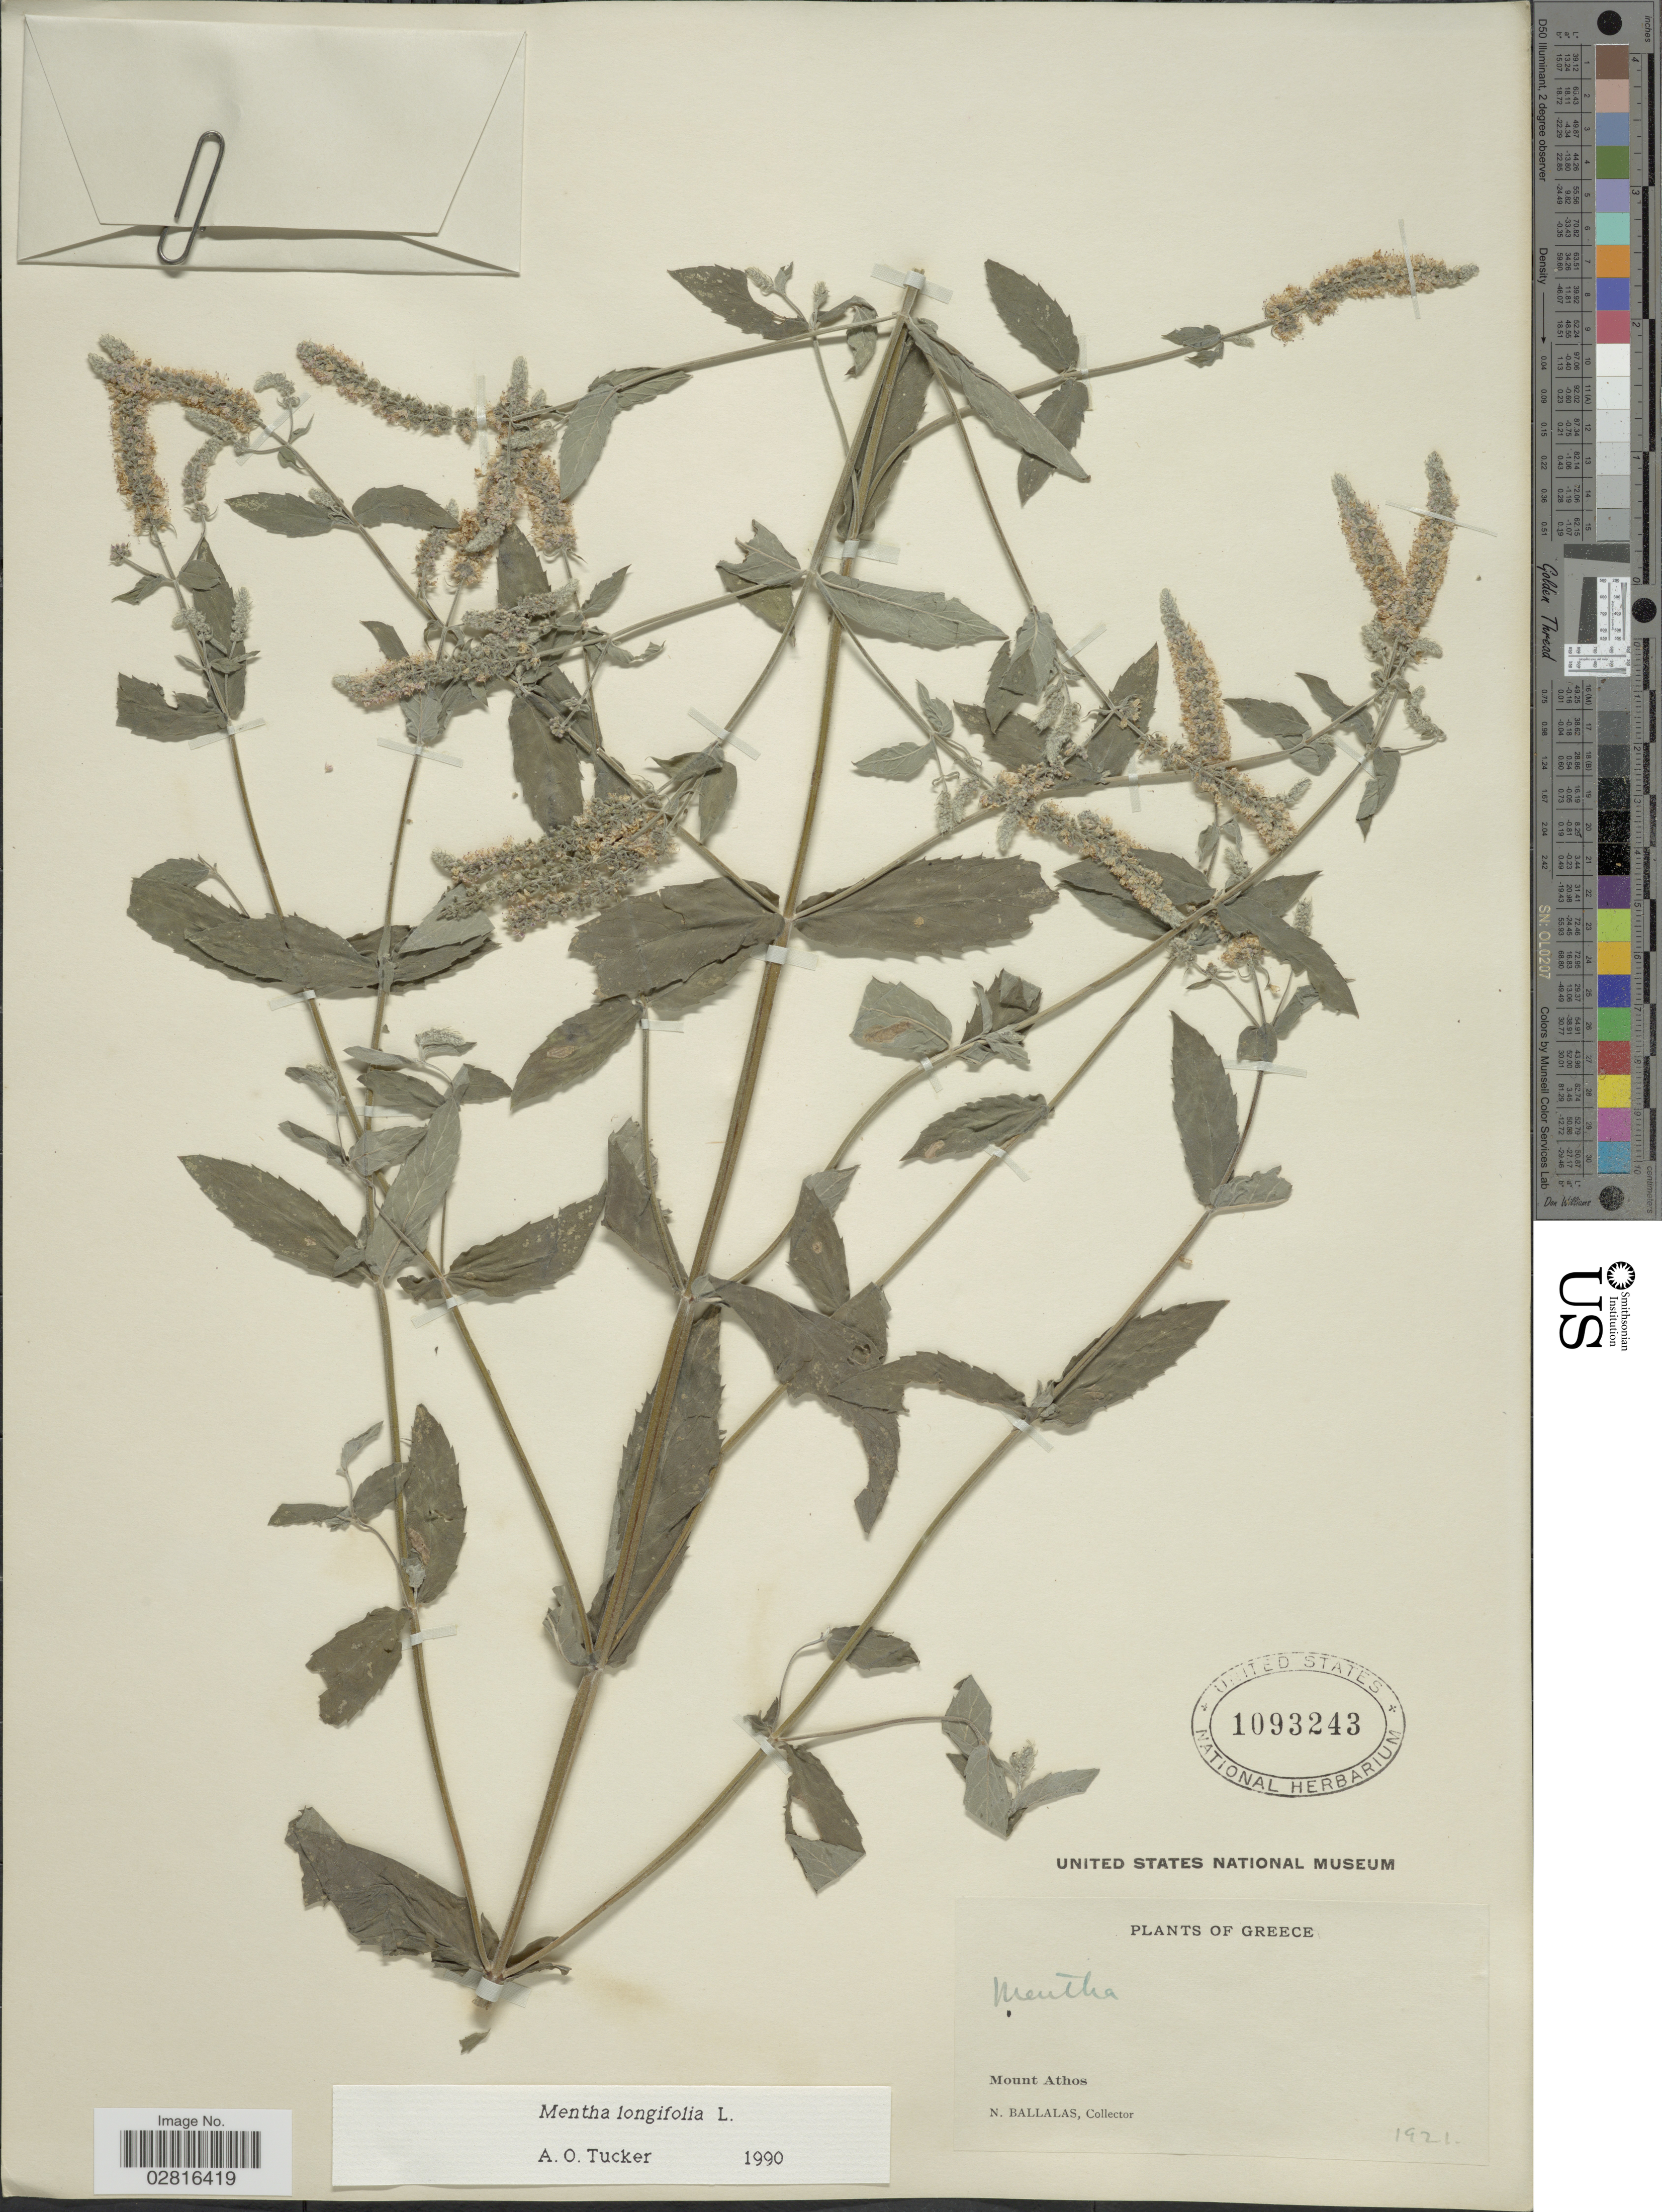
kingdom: Plantae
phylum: Tracheophyta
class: Magnoliopsida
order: Lamiales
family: Lamiaceae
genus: Mentha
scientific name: Mentha longifolia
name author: (L.) L.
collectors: N. Ballalas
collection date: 1921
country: Greece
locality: Mount Athos.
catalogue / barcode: US 1093243